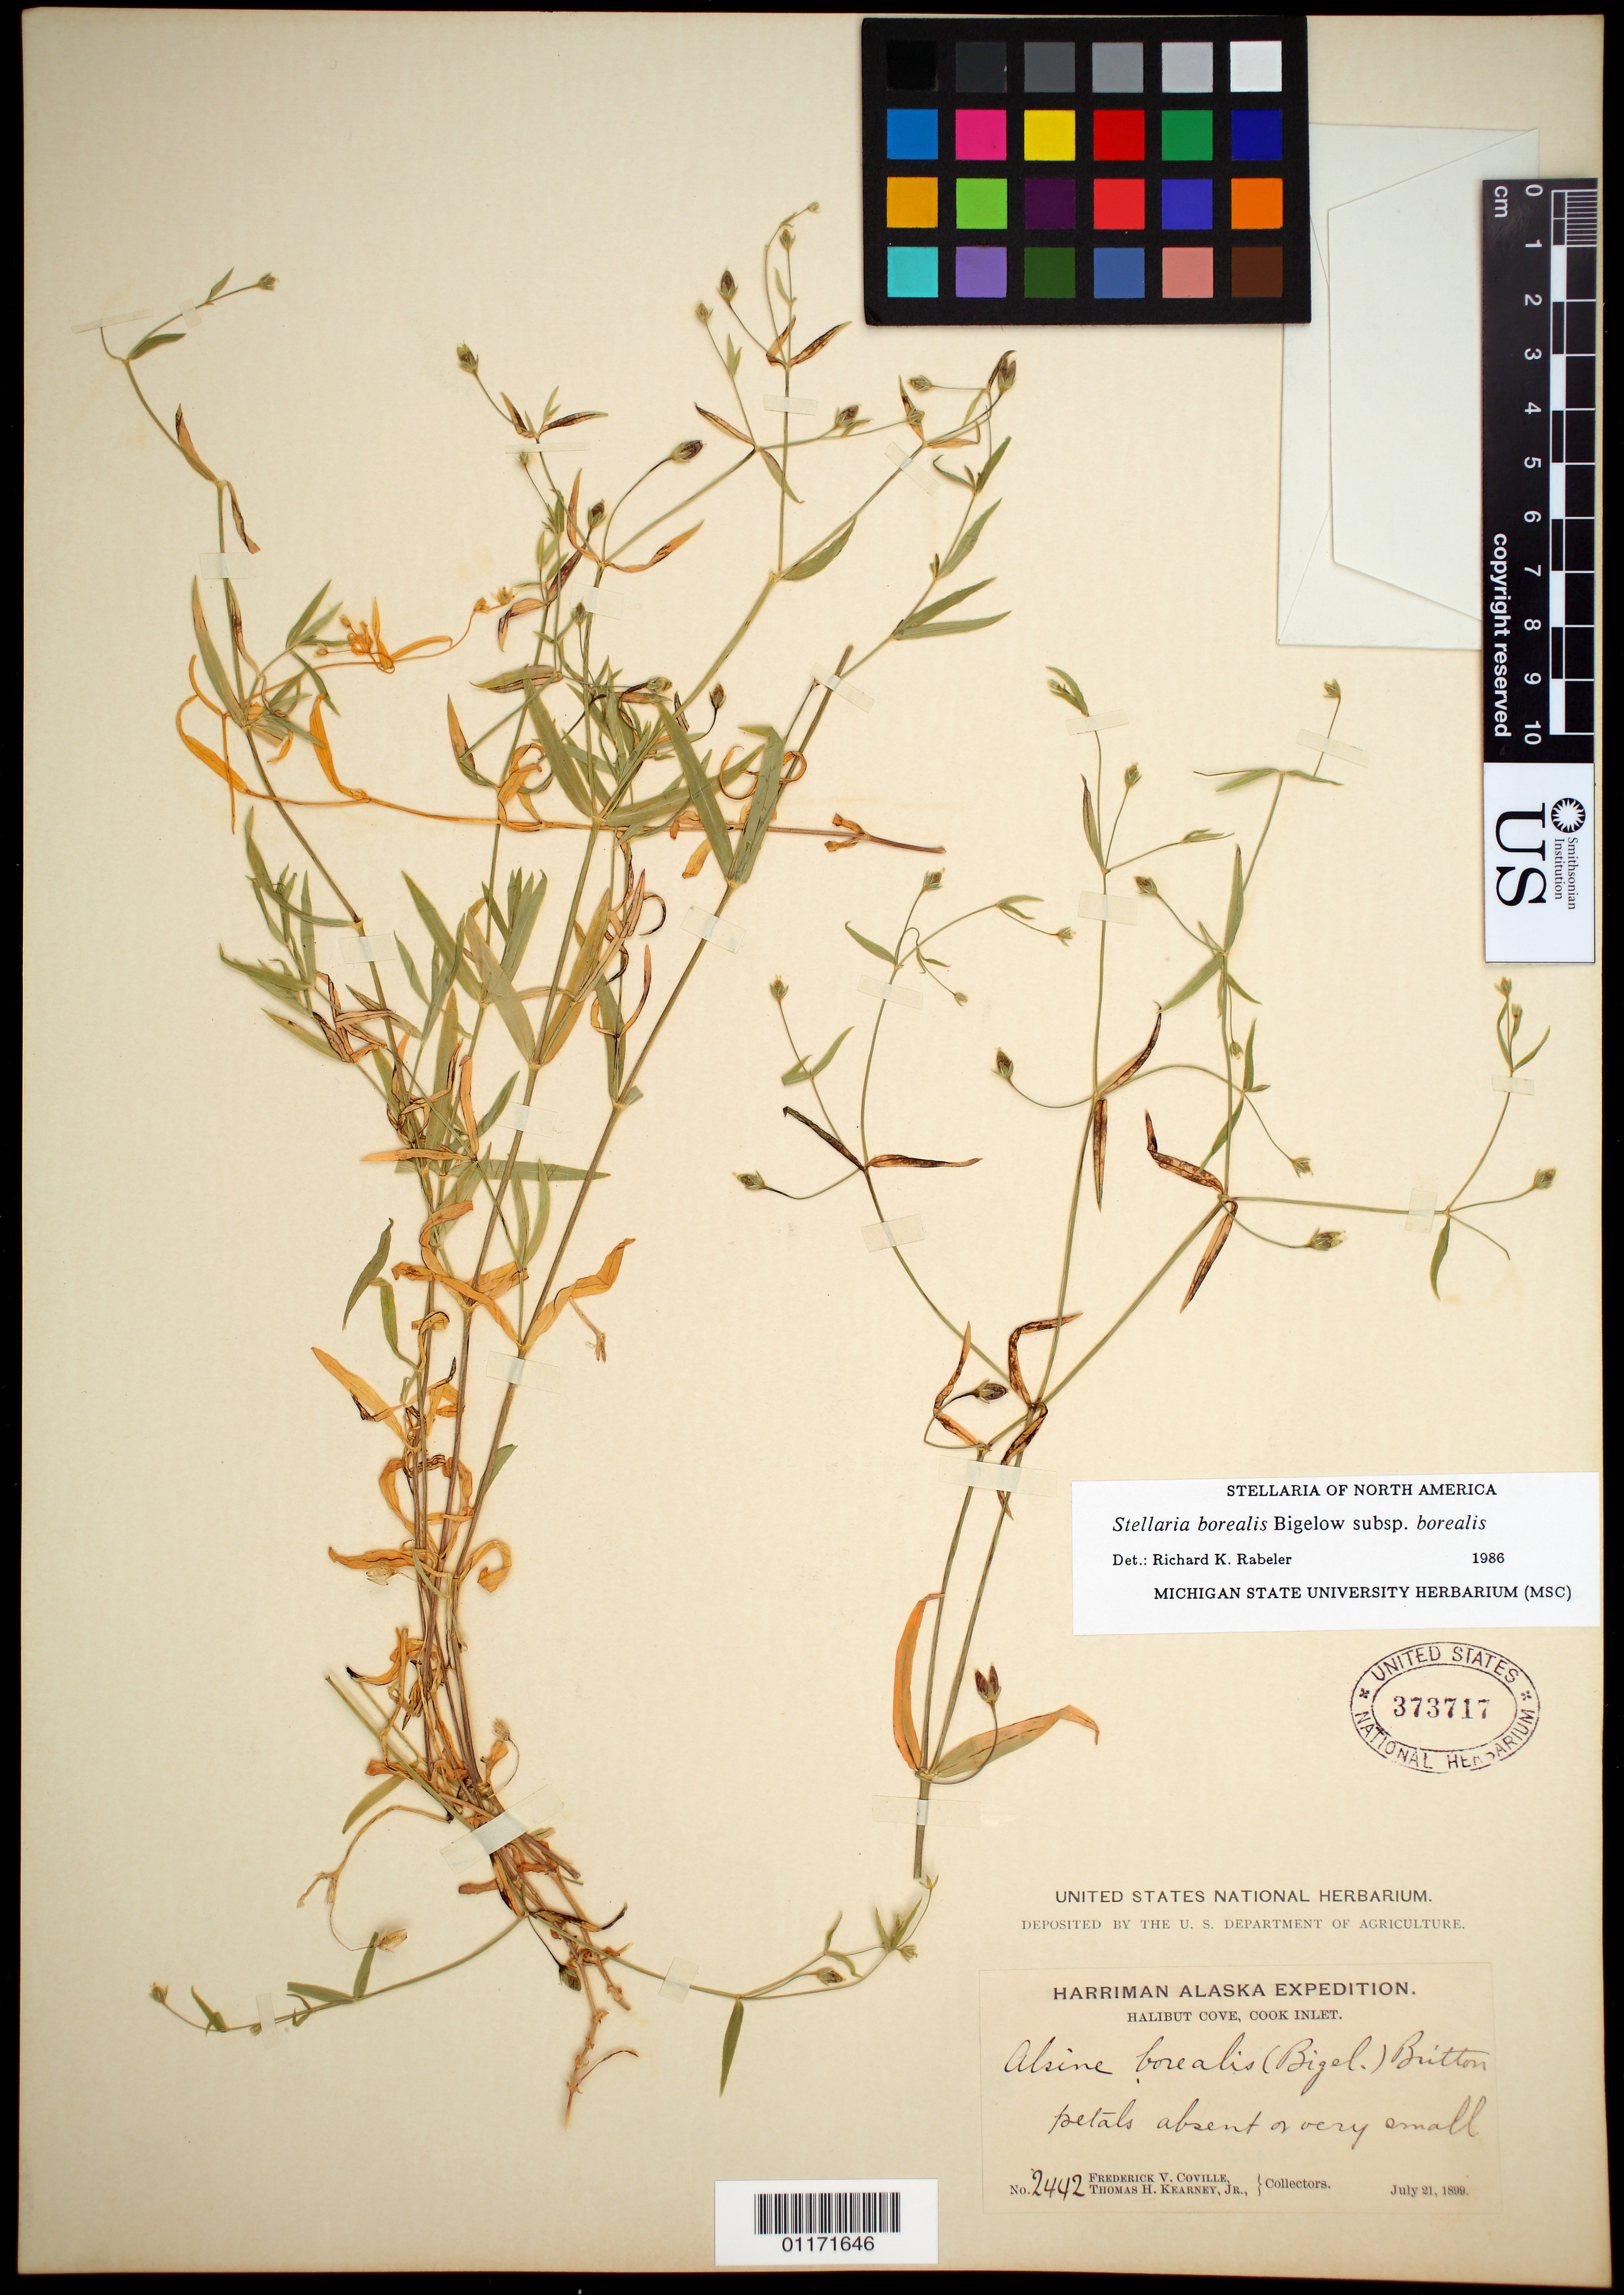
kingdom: Plantae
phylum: Tracheophyta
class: Magnoliopsida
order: Caryophyllales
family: Caryophyllaceae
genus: Stellaria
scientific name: Stellaria borealis subsp. borealis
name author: Bigelow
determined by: Rabeler, R. K.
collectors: F. V. Coville & T. H. Kearney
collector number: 2442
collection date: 1899-07-21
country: United States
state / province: Alaska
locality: Halibut Cove, Cook Inlet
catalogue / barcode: US 373717